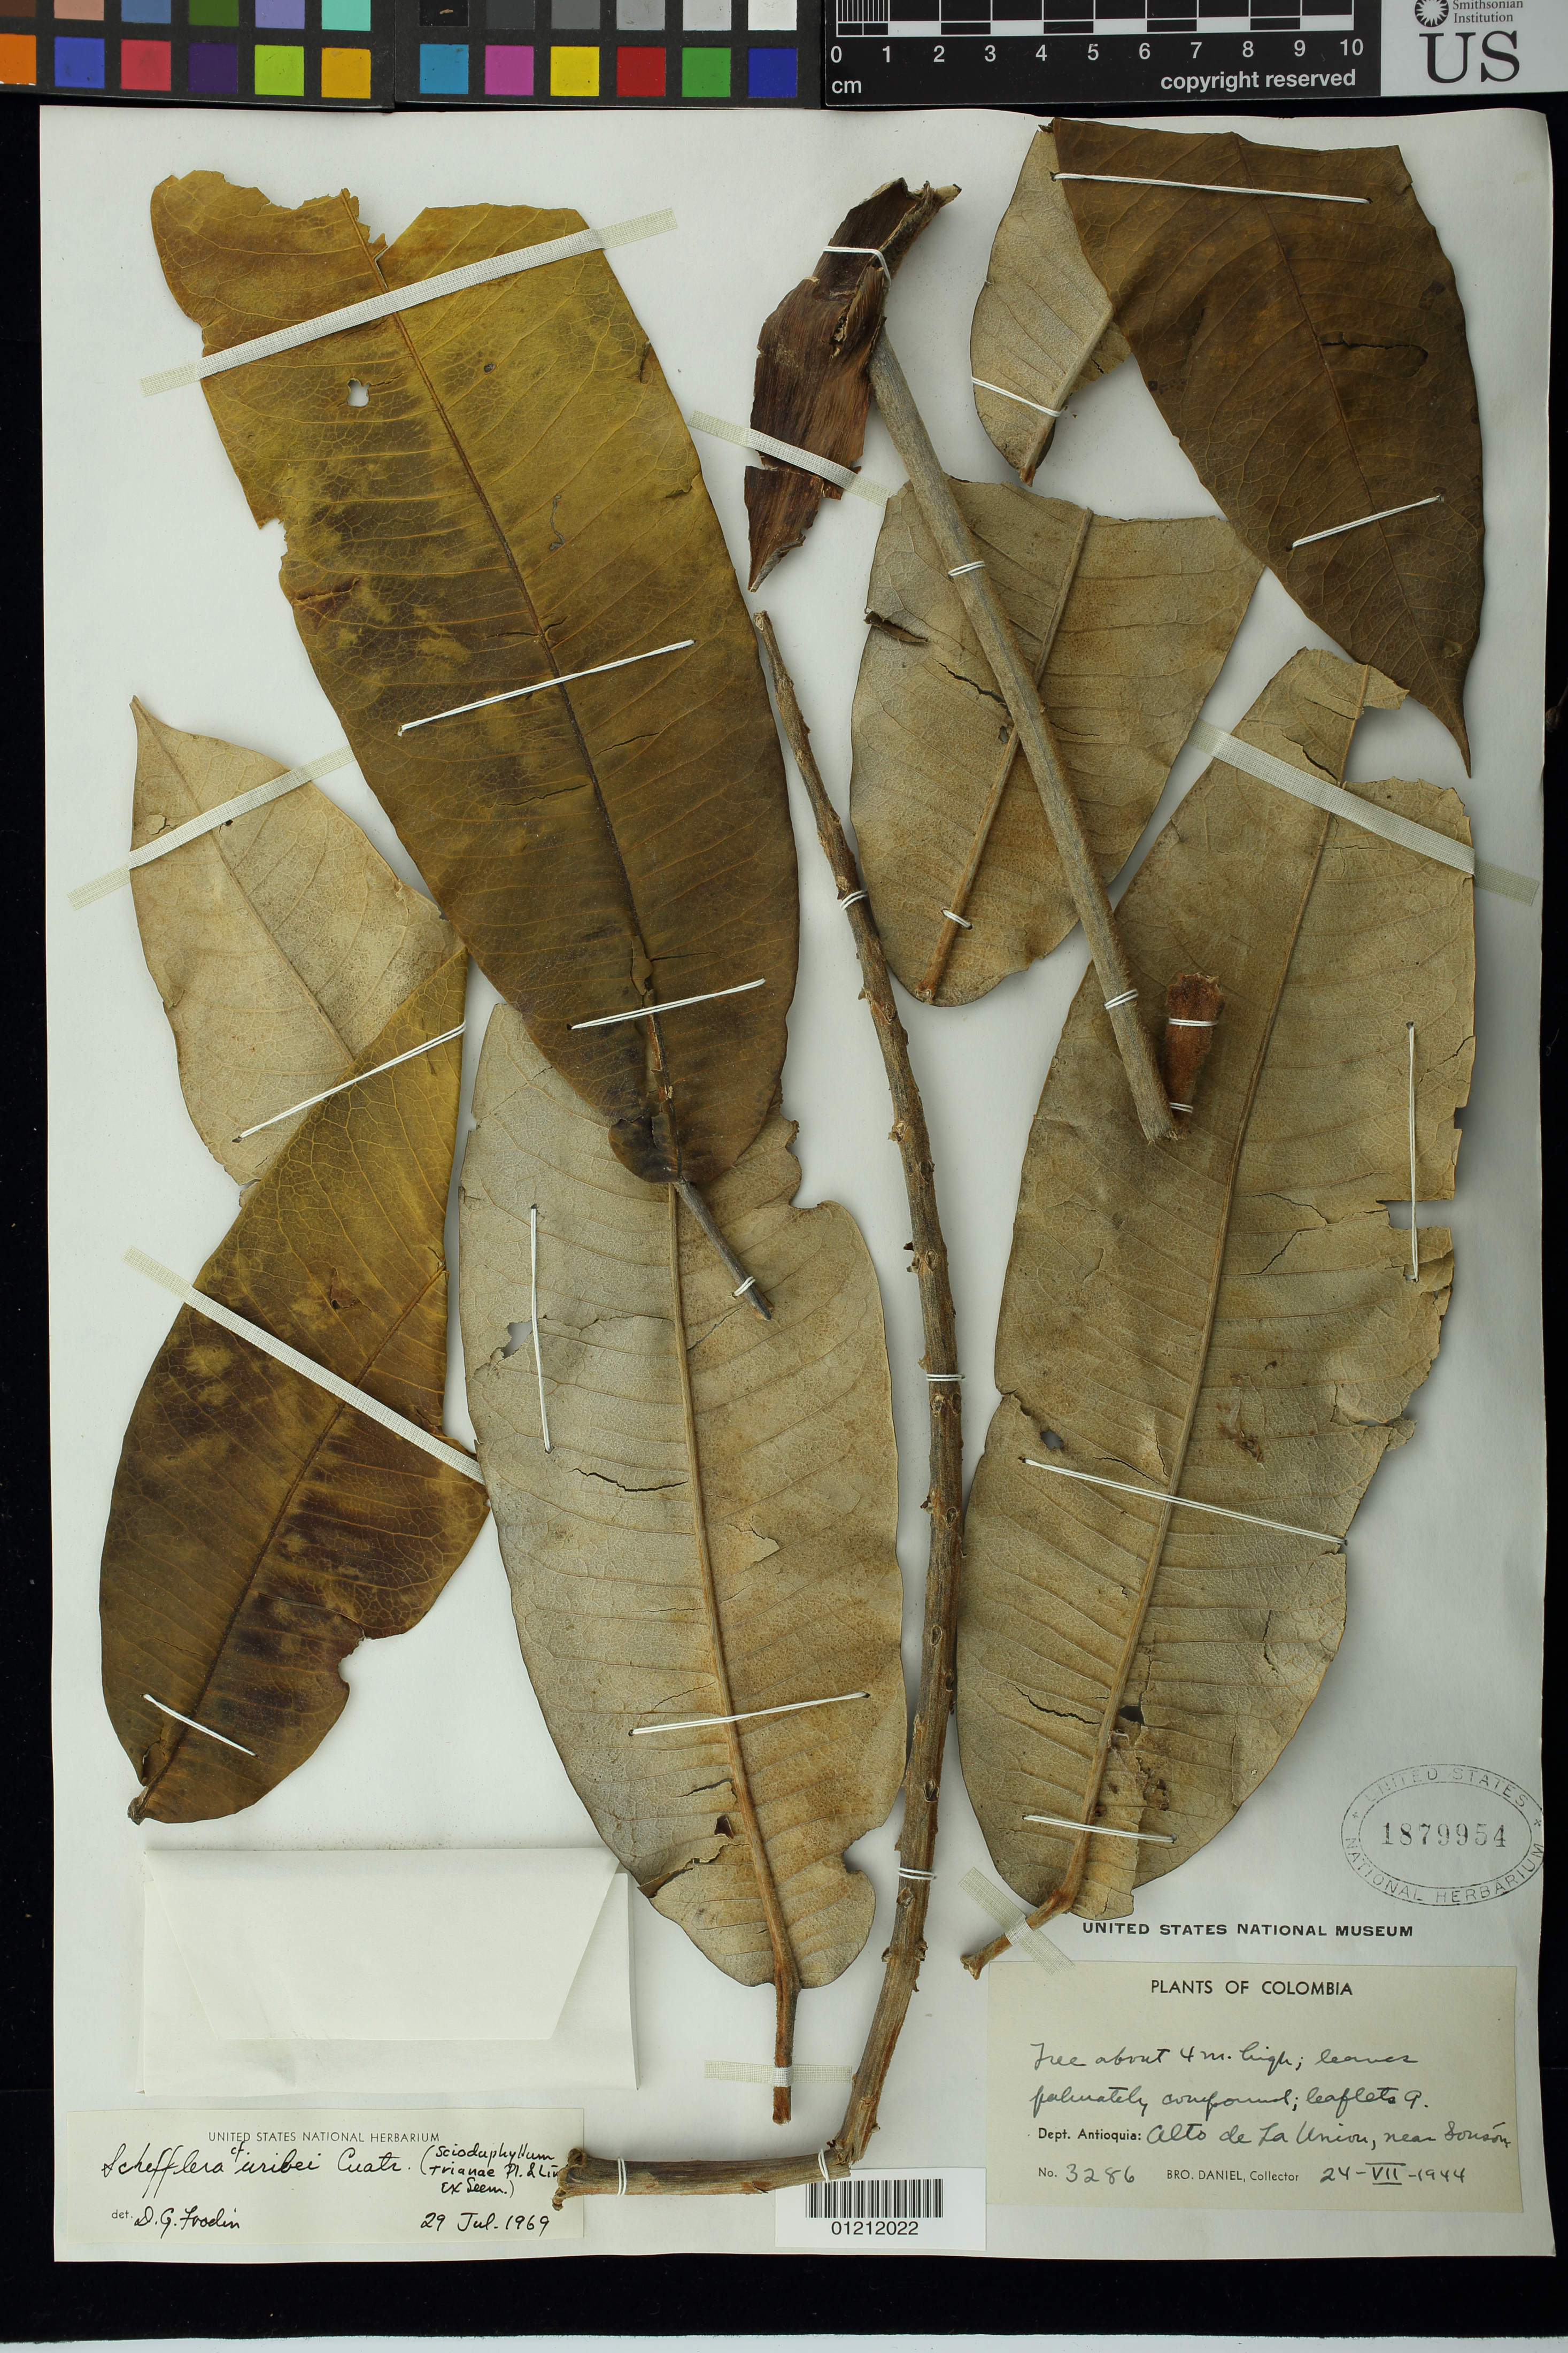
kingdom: Plantae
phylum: Tracheophyta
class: Magnoliopsida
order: Apiales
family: Araliaceae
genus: Schefflera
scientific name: Schefflera uribei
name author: Cuatrec.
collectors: Bro. Daniel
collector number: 3286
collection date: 1944-07-24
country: Colombia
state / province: Antioquia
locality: Alto de La Union, near Sonsón.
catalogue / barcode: US 1879954